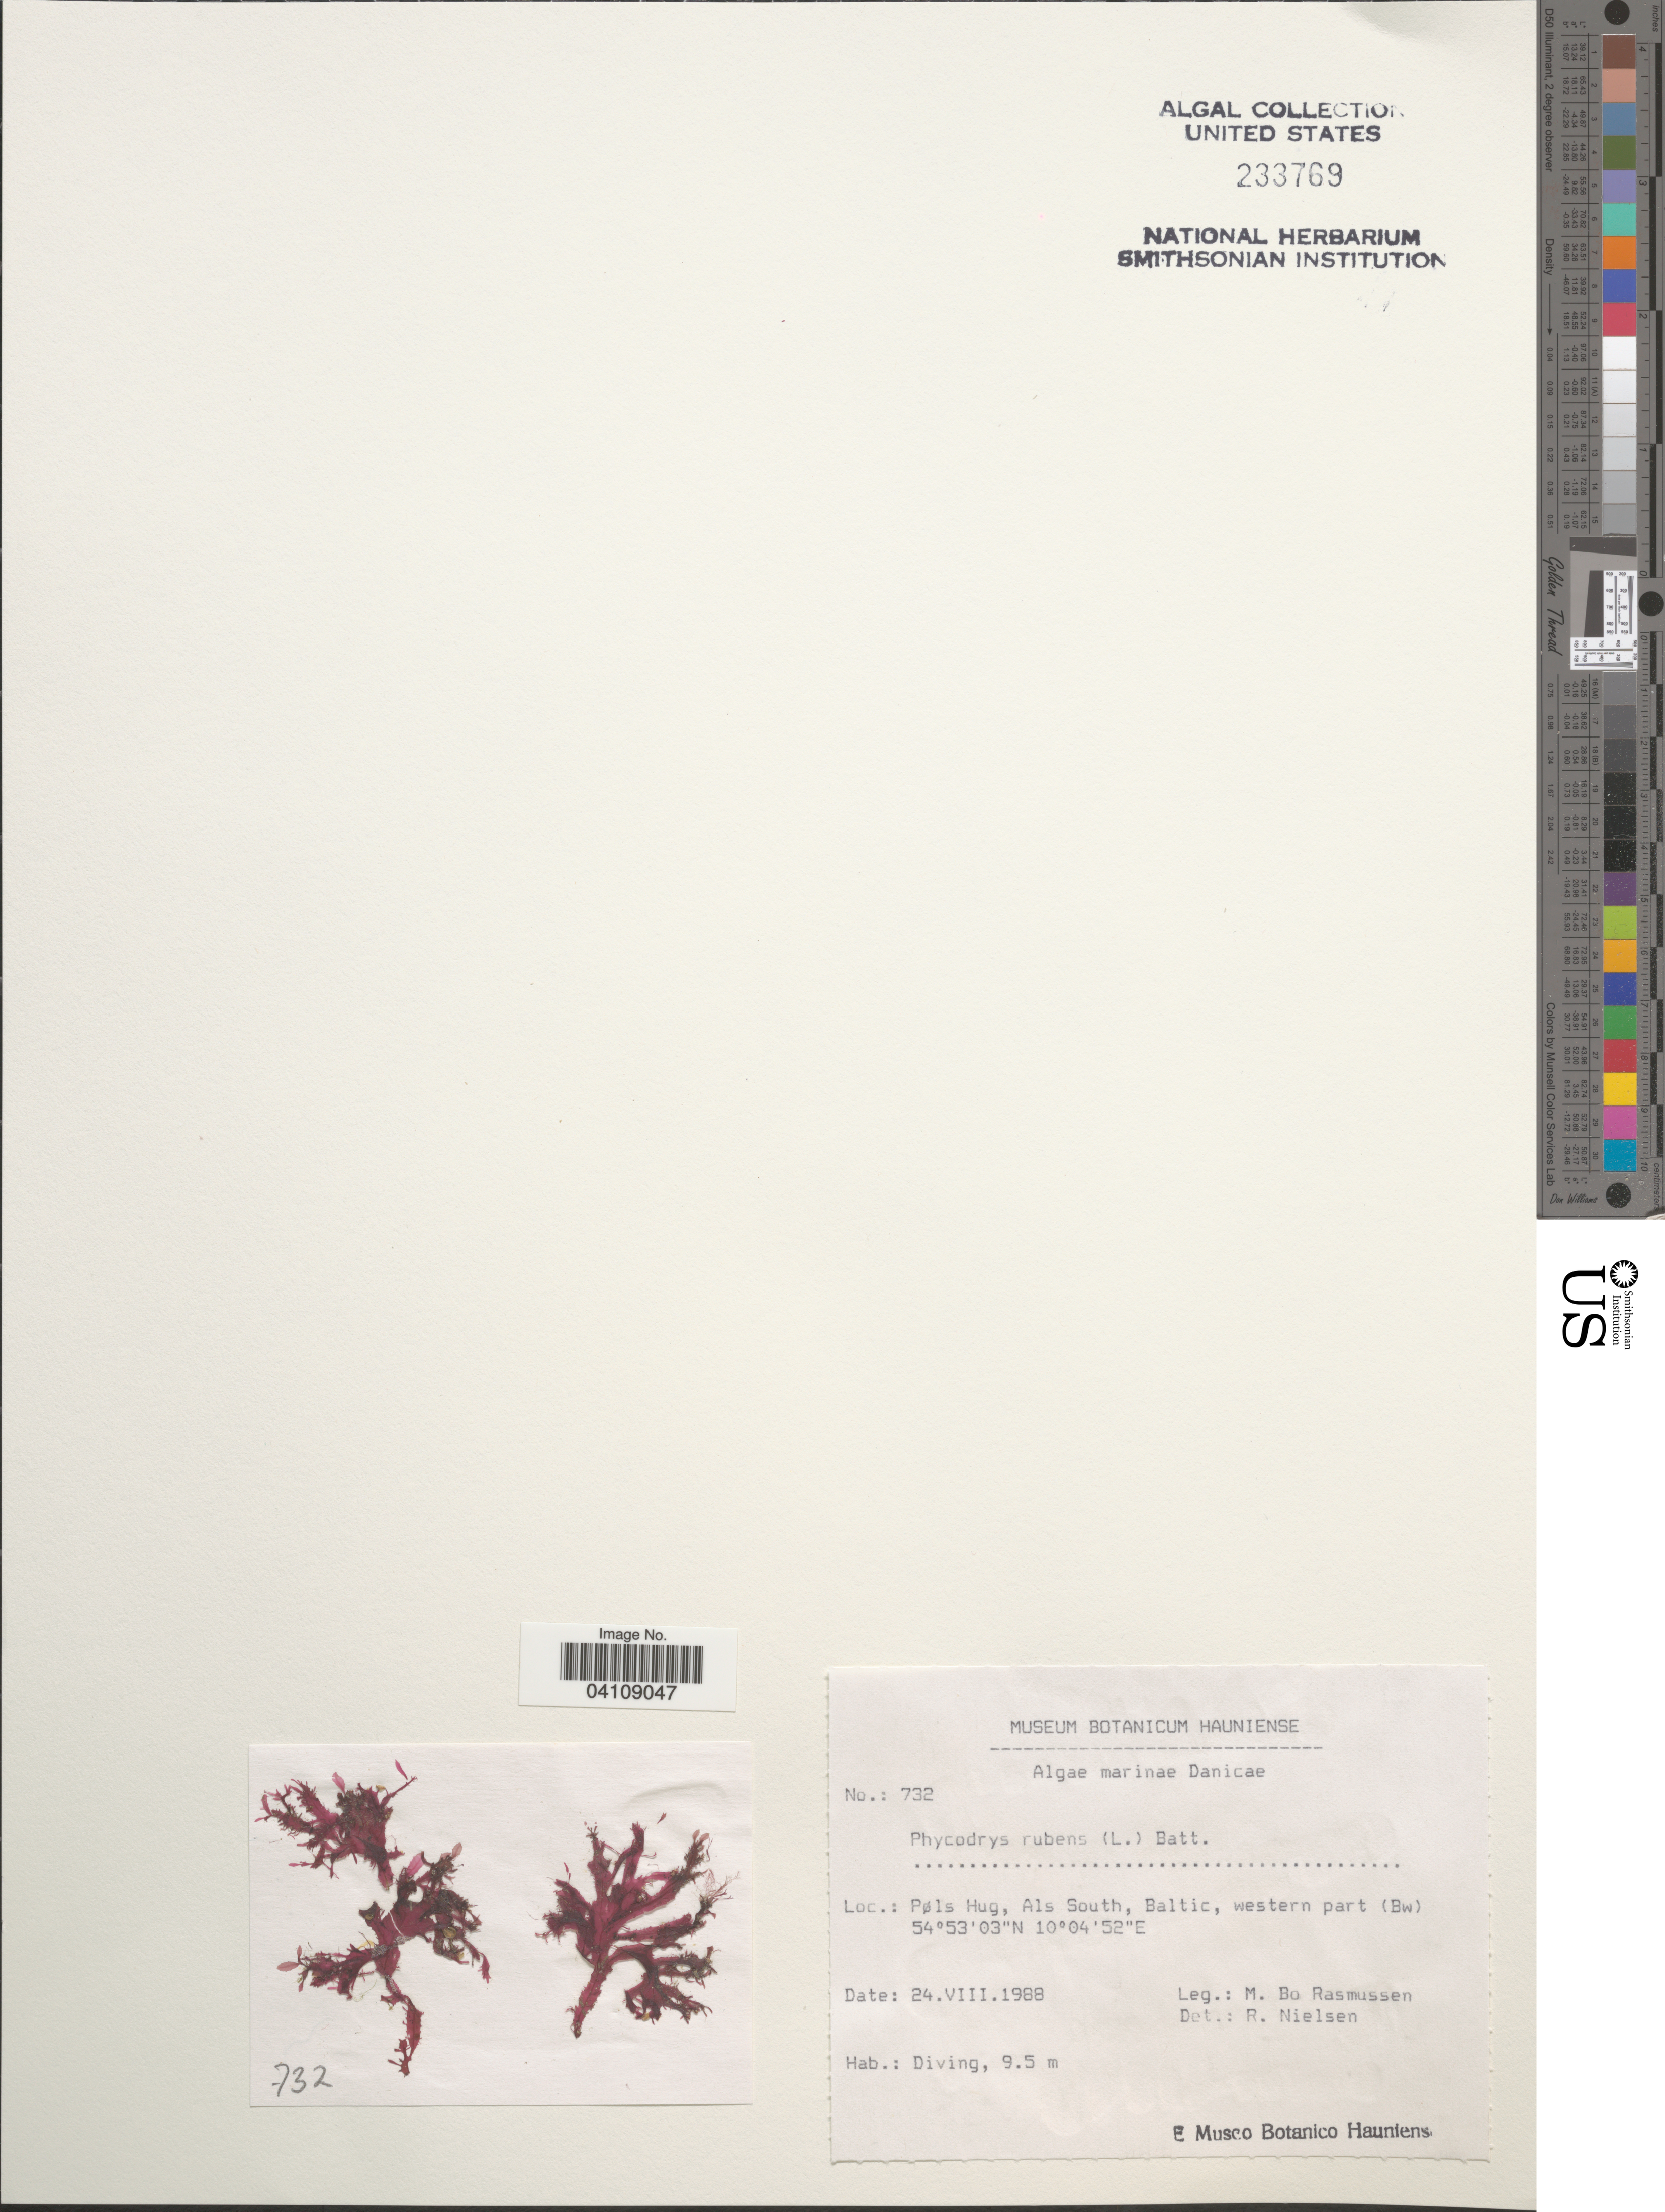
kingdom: Plantae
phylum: Rhodophyta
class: Florideophyceae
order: Ceramiales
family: Delesseriaceae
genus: Phycodrys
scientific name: Phycodrys rubens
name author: (L.) Batters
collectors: M. Rasmussen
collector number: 732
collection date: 1988-08-24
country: Denmark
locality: Danicae. Pøls Hug, Als South, Baltic, western part (Bw).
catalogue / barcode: US 233769